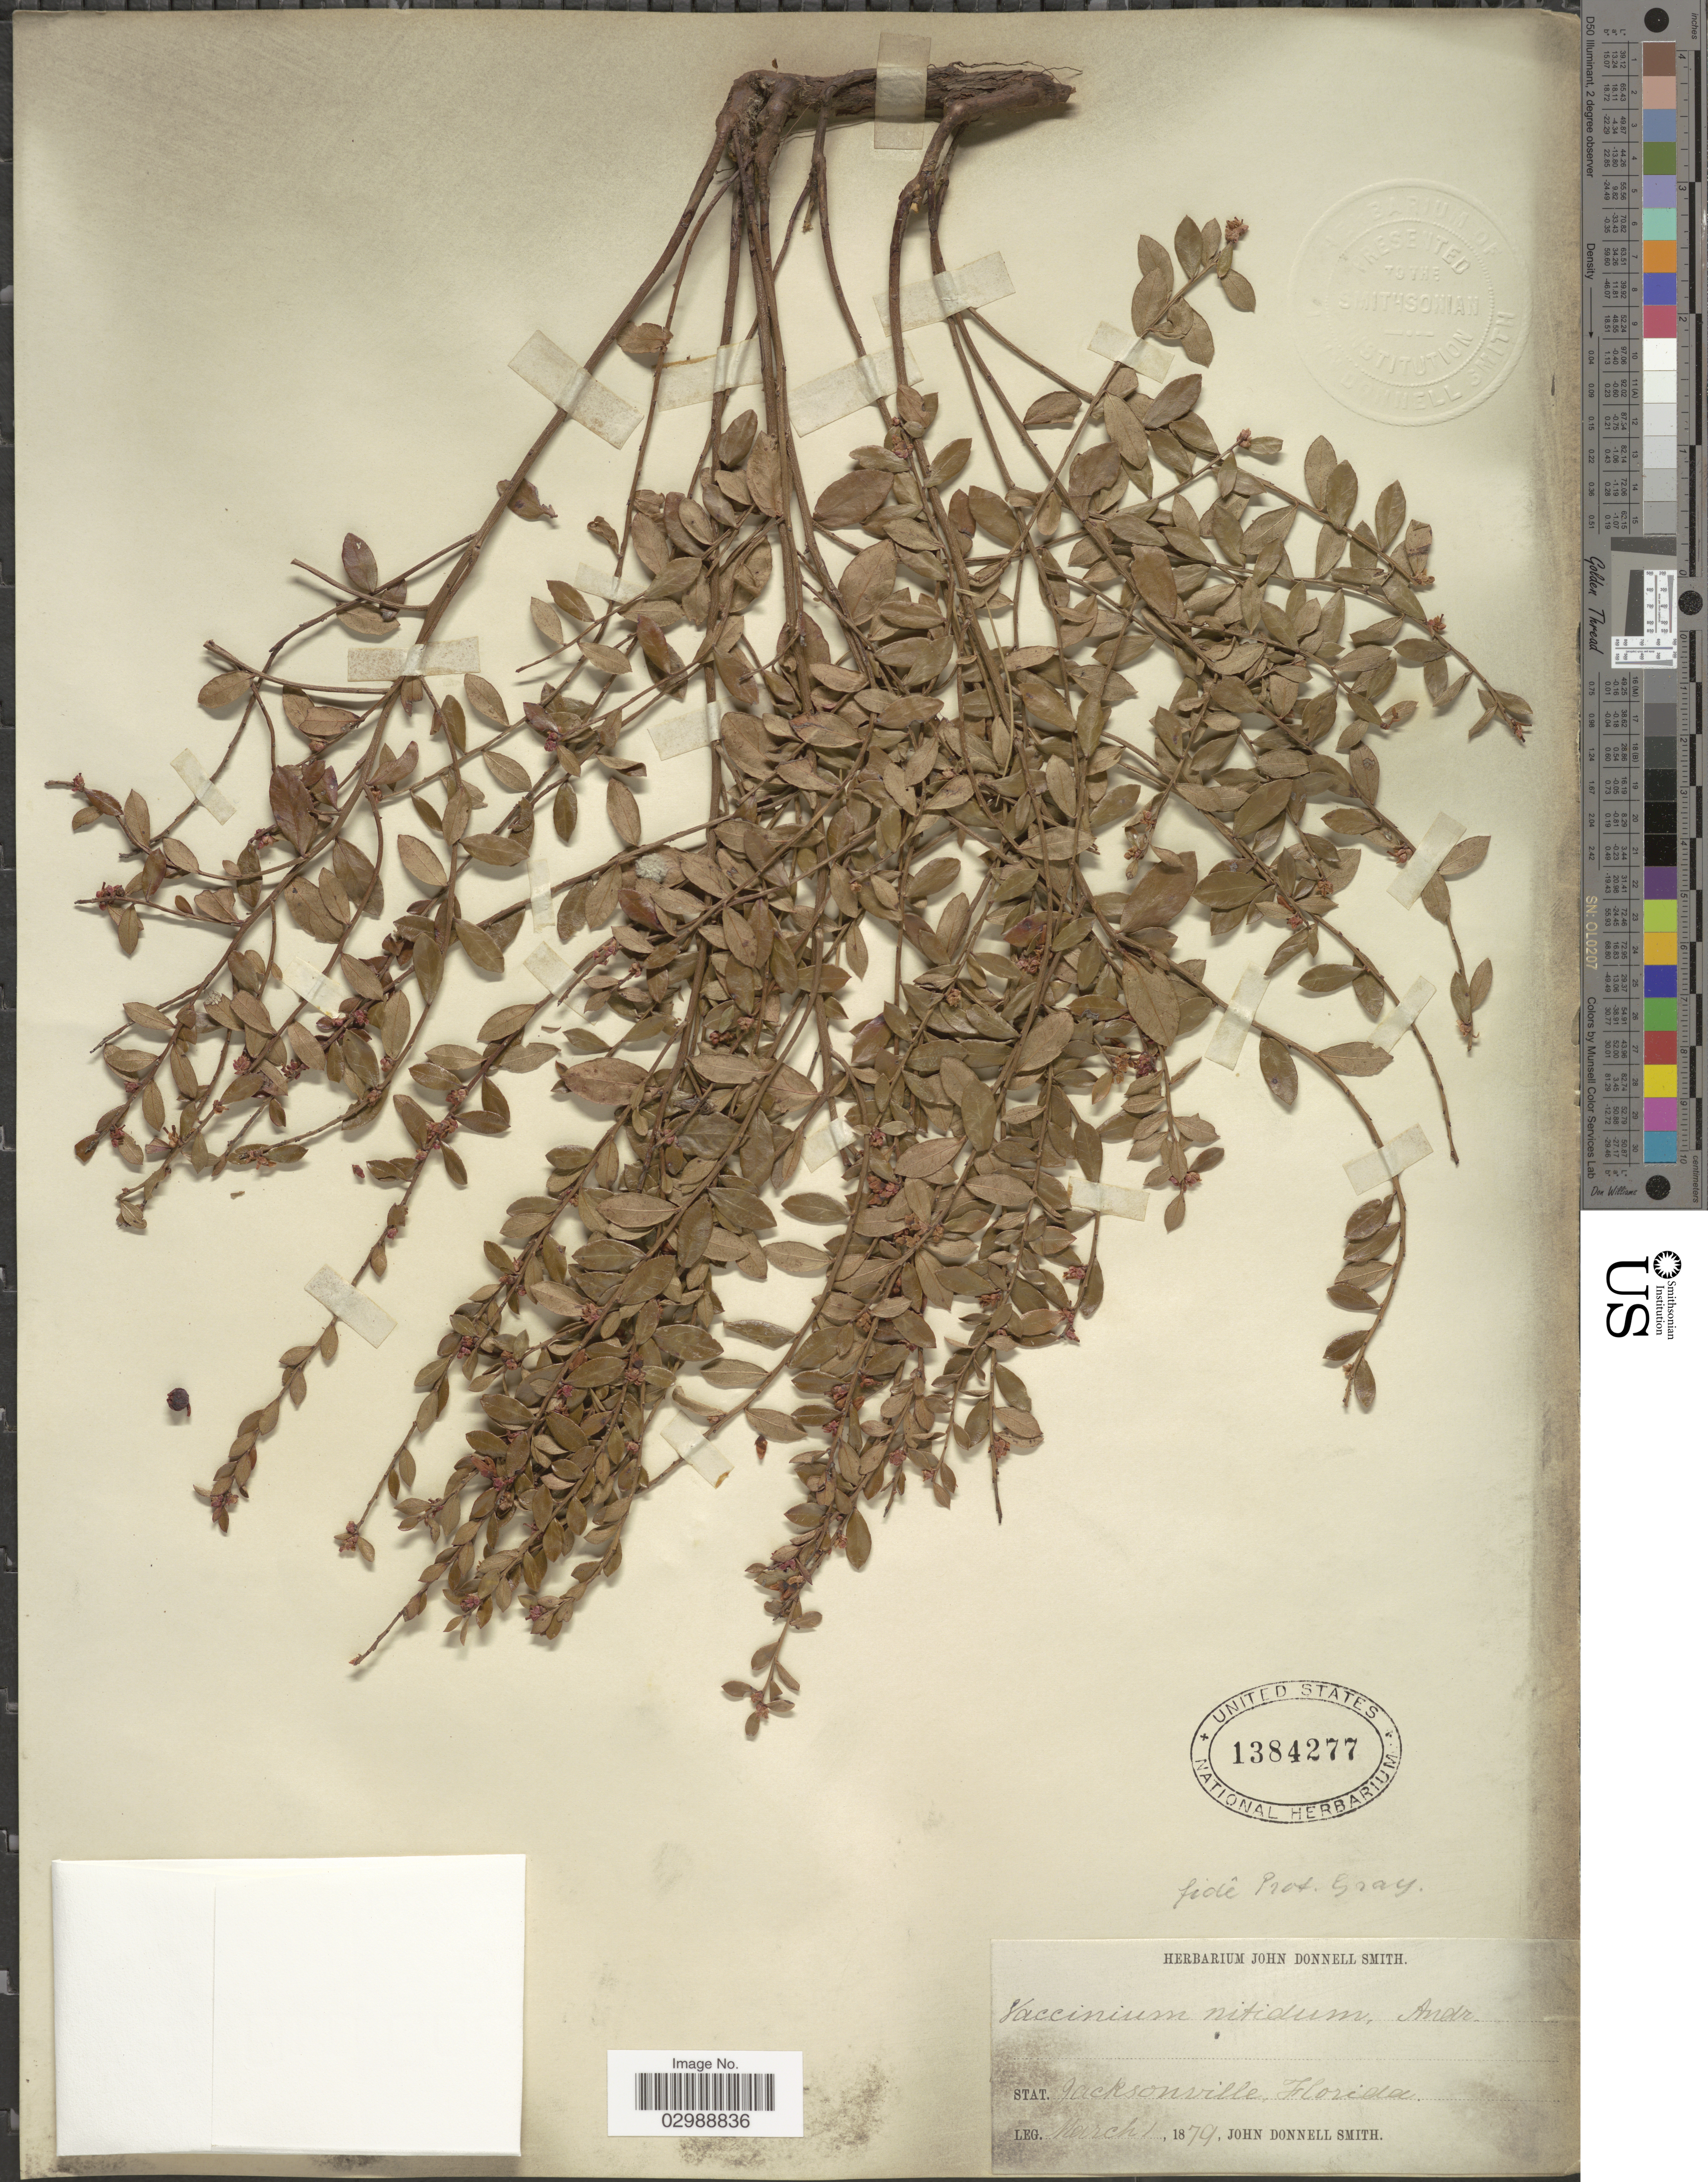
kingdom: Plantae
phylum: Tracheophyta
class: Magnoliopsida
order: Ericales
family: Ericaceae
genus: Vaccinium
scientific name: Vaccinium nitidum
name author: Andrews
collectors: J. Donnell Smith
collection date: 1879-03-01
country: United States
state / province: Florida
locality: Jacksonville.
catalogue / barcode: US 1384277